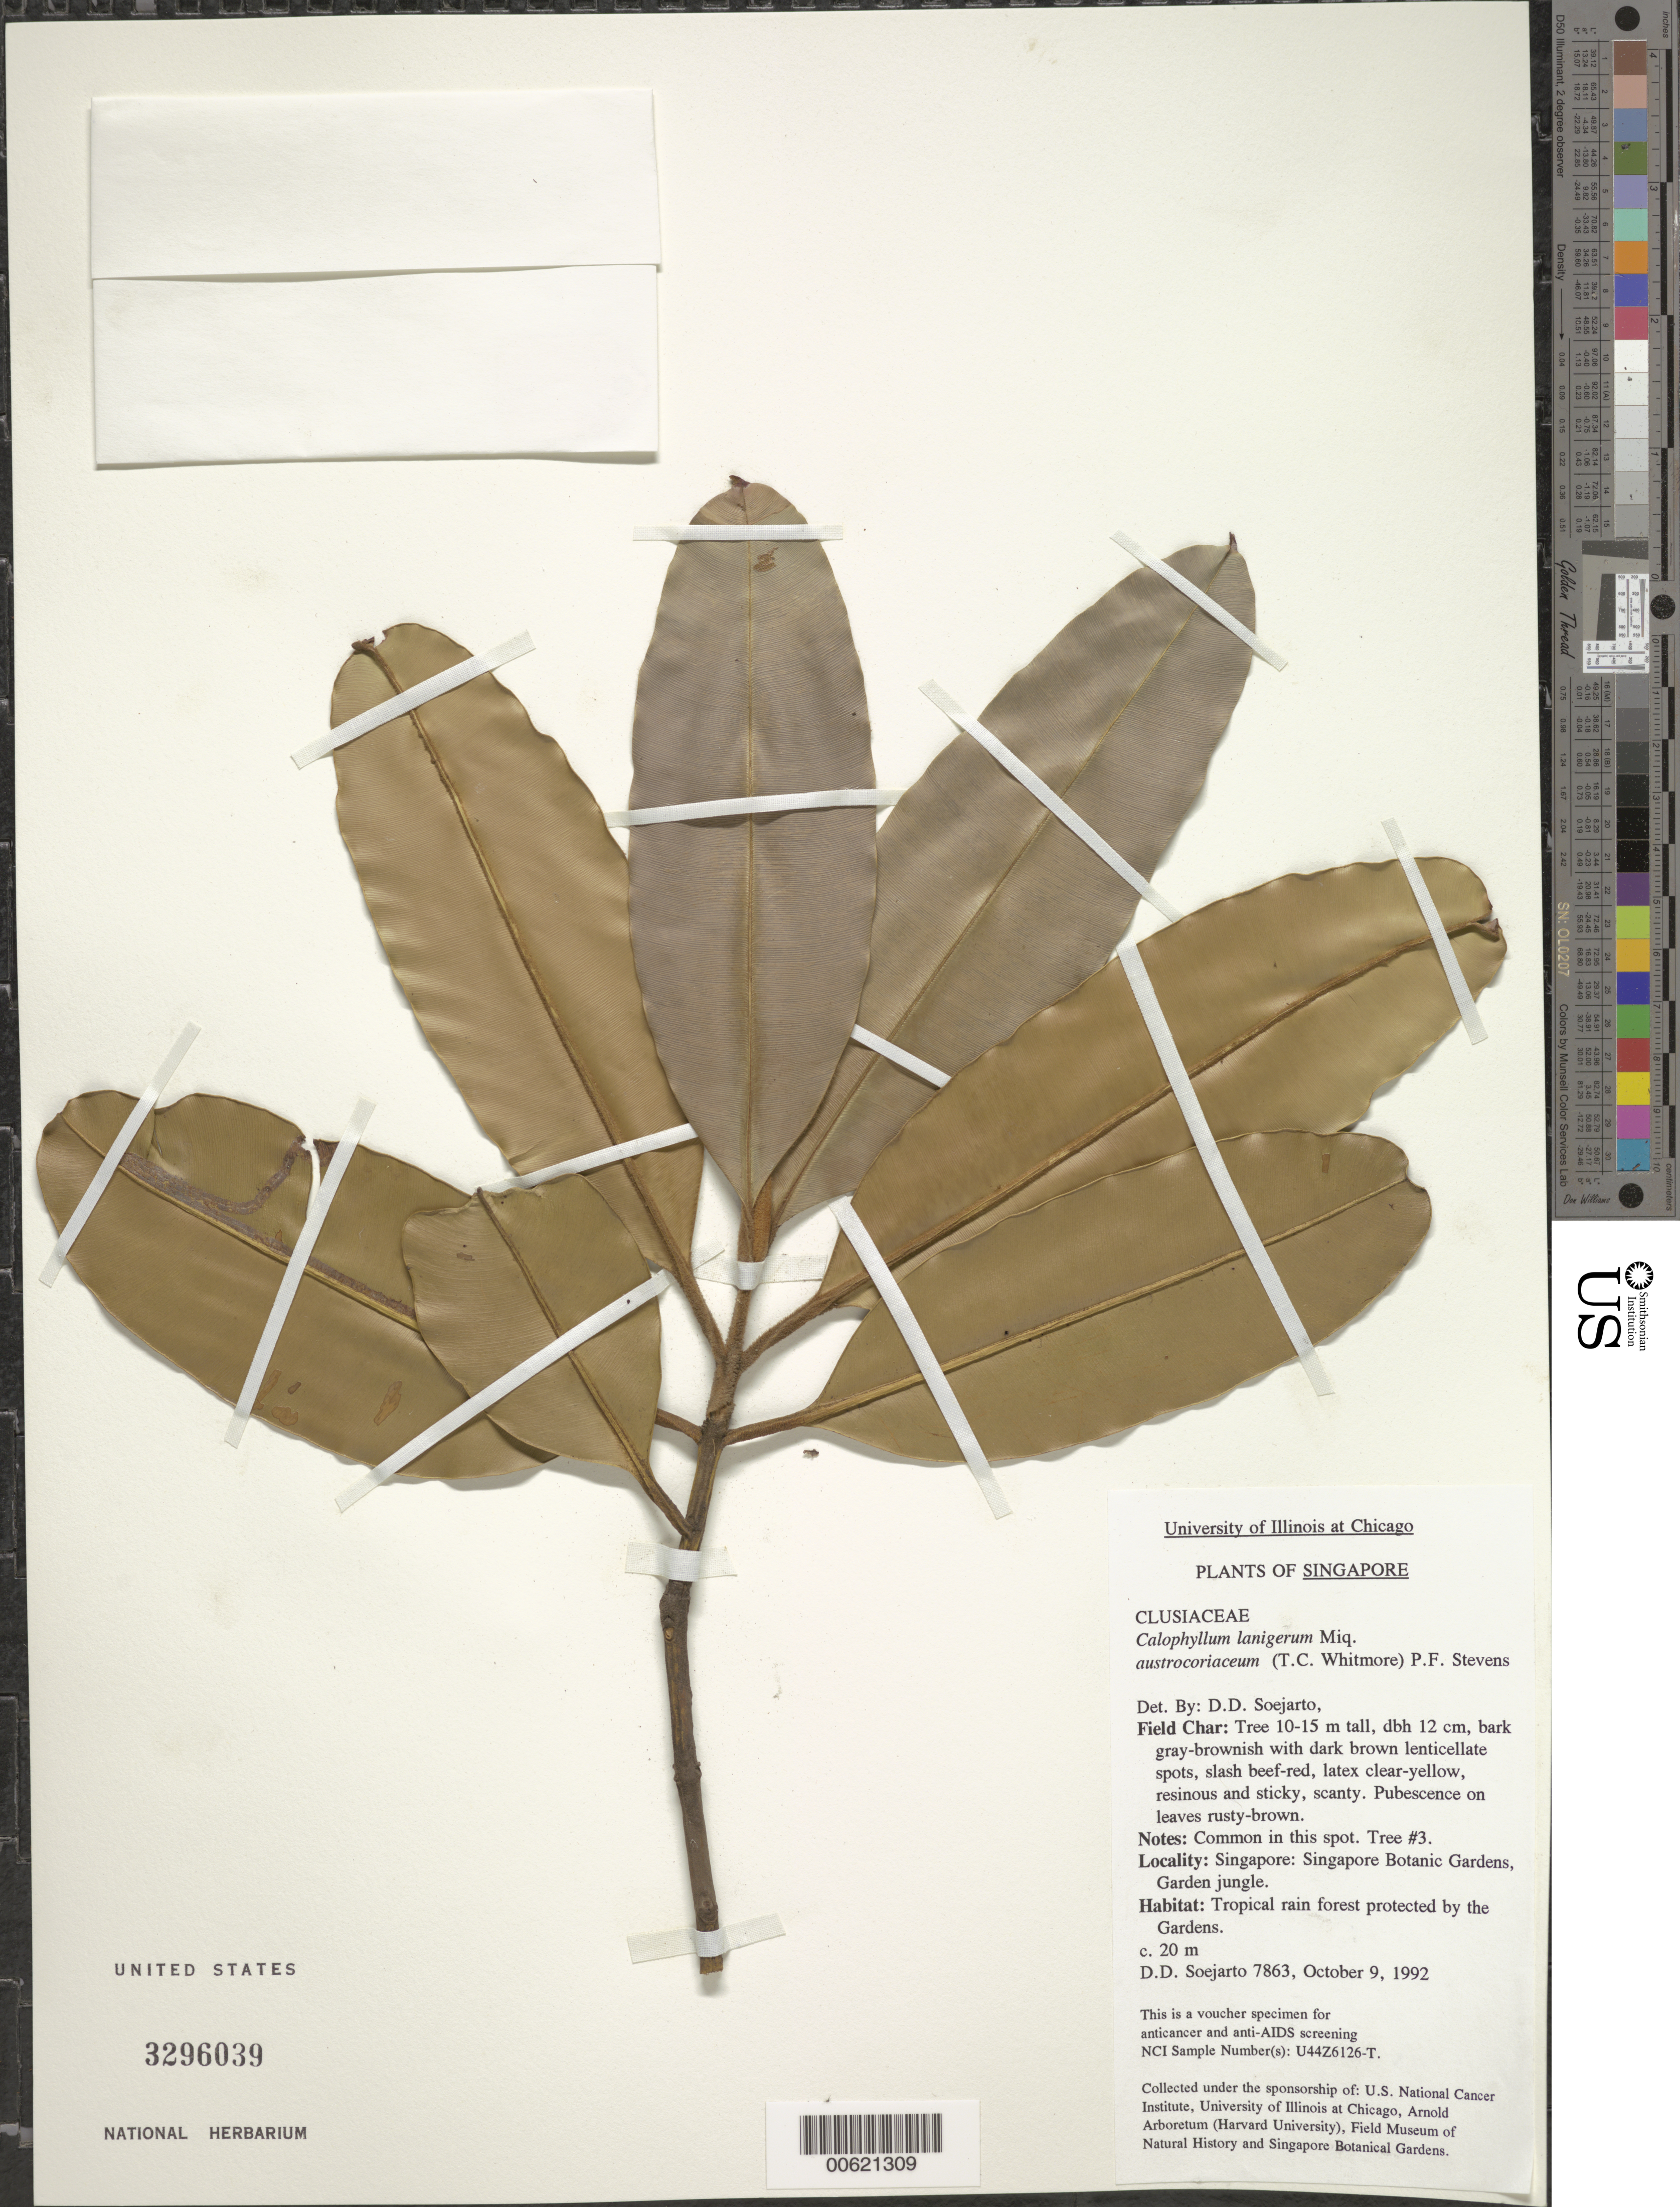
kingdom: Plantae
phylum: Tracheophyta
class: Magnoliopsida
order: Malpighiales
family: Calophyllaceae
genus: Calophyllum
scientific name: Calophyllum lanigerum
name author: Miq.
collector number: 7863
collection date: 1992-10-09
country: Singapore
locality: Singapore Botanic Gardens, Garden jungle.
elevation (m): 20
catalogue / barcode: US 3296039